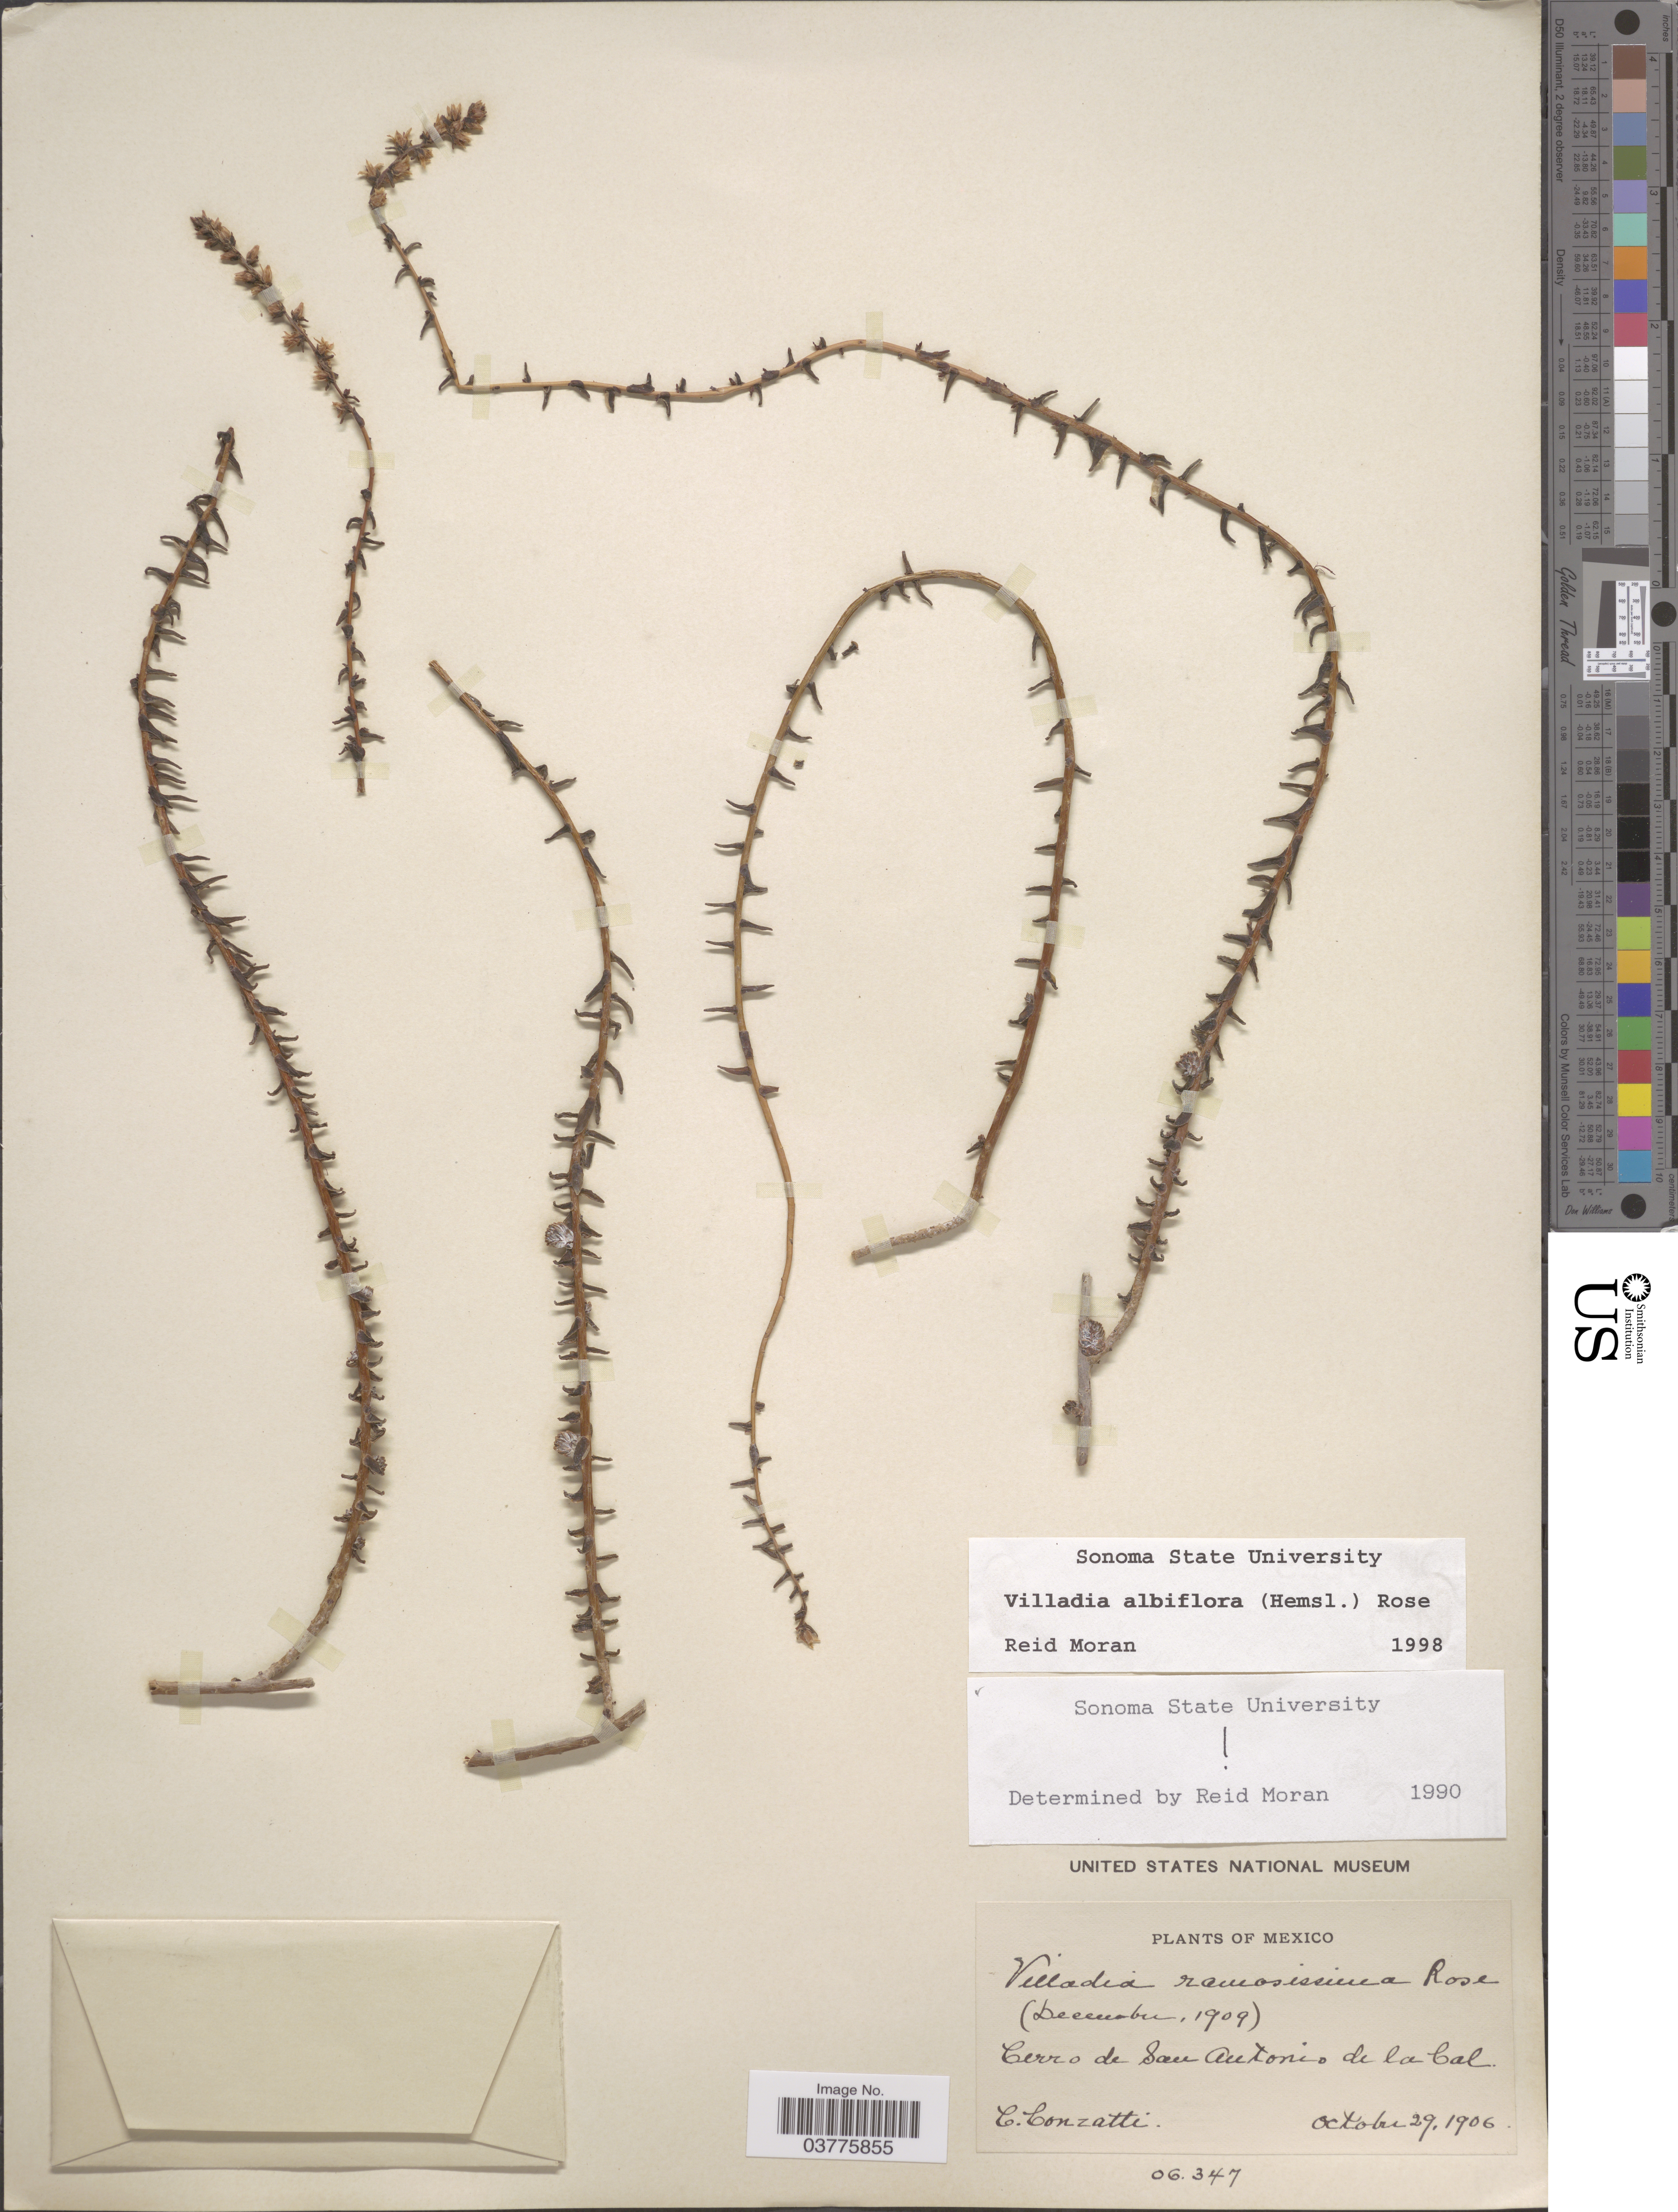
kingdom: Plantae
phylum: Tracheophyta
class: Magnoliopsida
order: Saxifragales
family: Crassulaceae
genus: Villadia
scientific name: Villadia albiflora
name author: (Hemsl.) Rose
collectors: C. Conzatti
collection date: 1906-10-29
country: Mexico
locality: Cerro de San Antonio de la Cal.